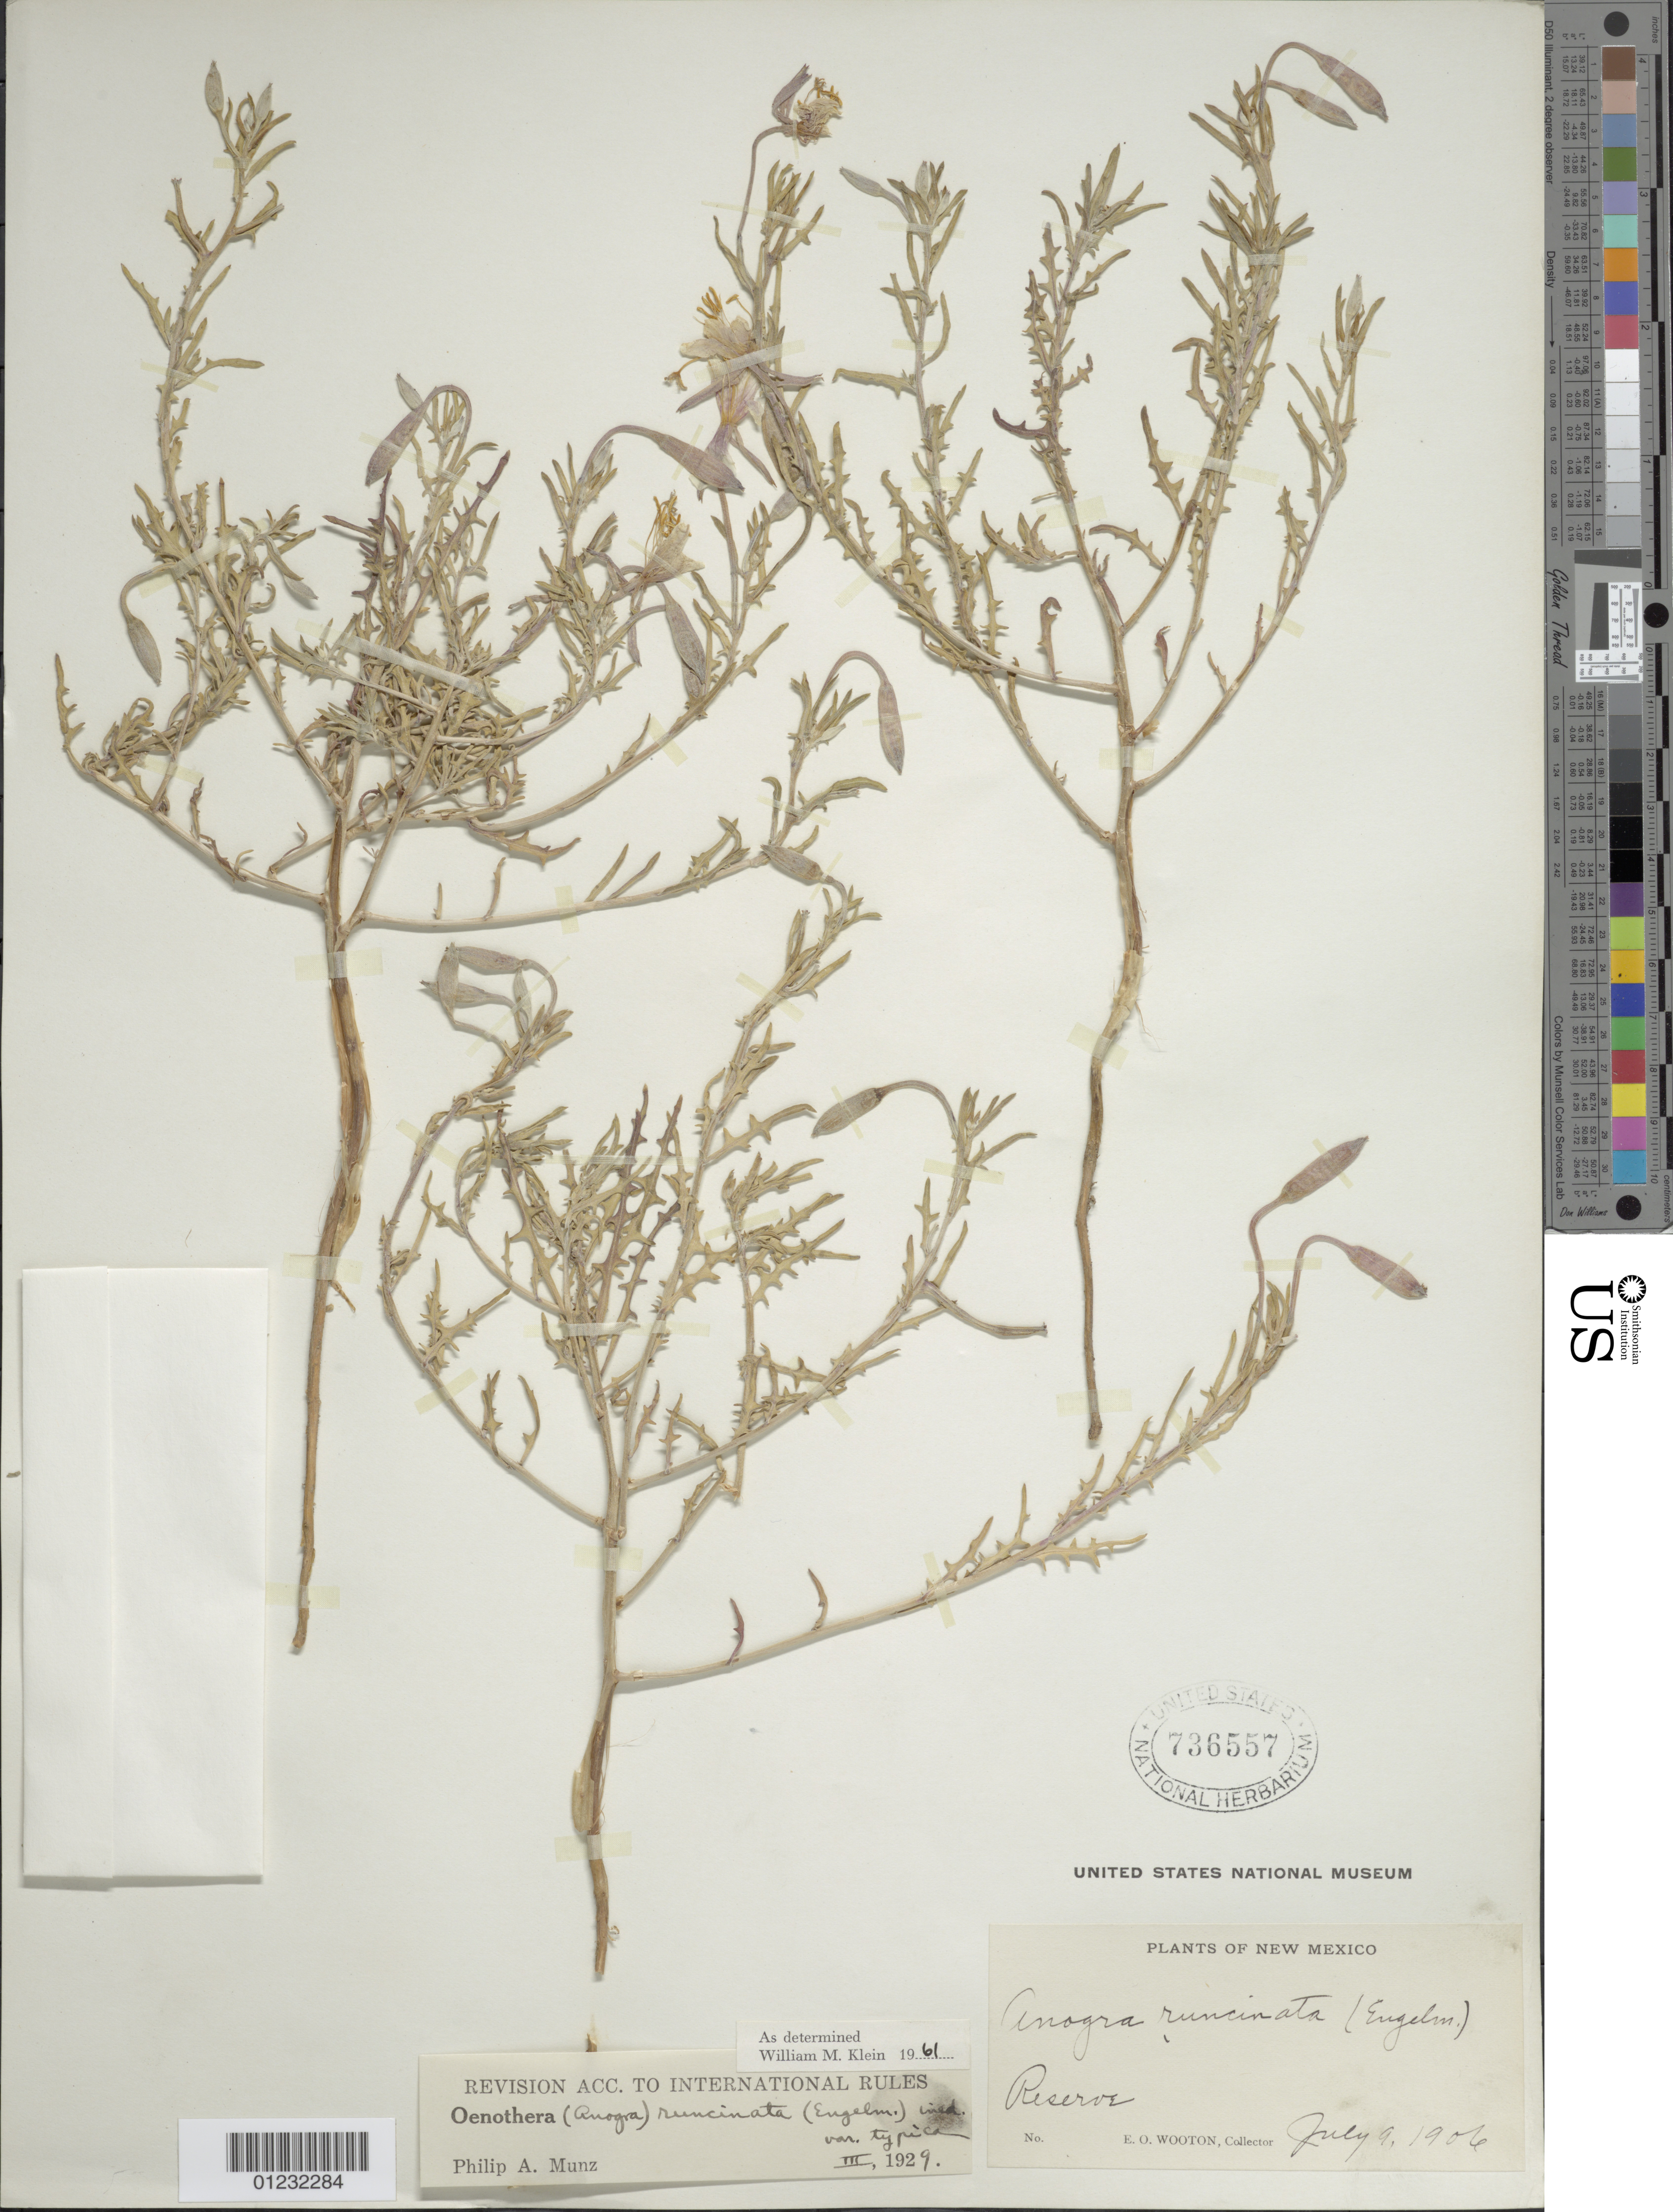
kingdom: Plantae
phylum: Tracheophyta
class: Magnoliopsida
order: Myrtales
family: Onagraceae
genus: Oenothera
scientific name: Oenothera pallida subsp. runcinata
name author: (Engelm.) Munz & W.M. Klein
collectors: E. O. Wooton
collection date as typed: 9 Jul 1906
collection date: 1906-07-09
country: United States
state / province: New Mexico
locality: Reserve.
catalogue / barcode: US 736557